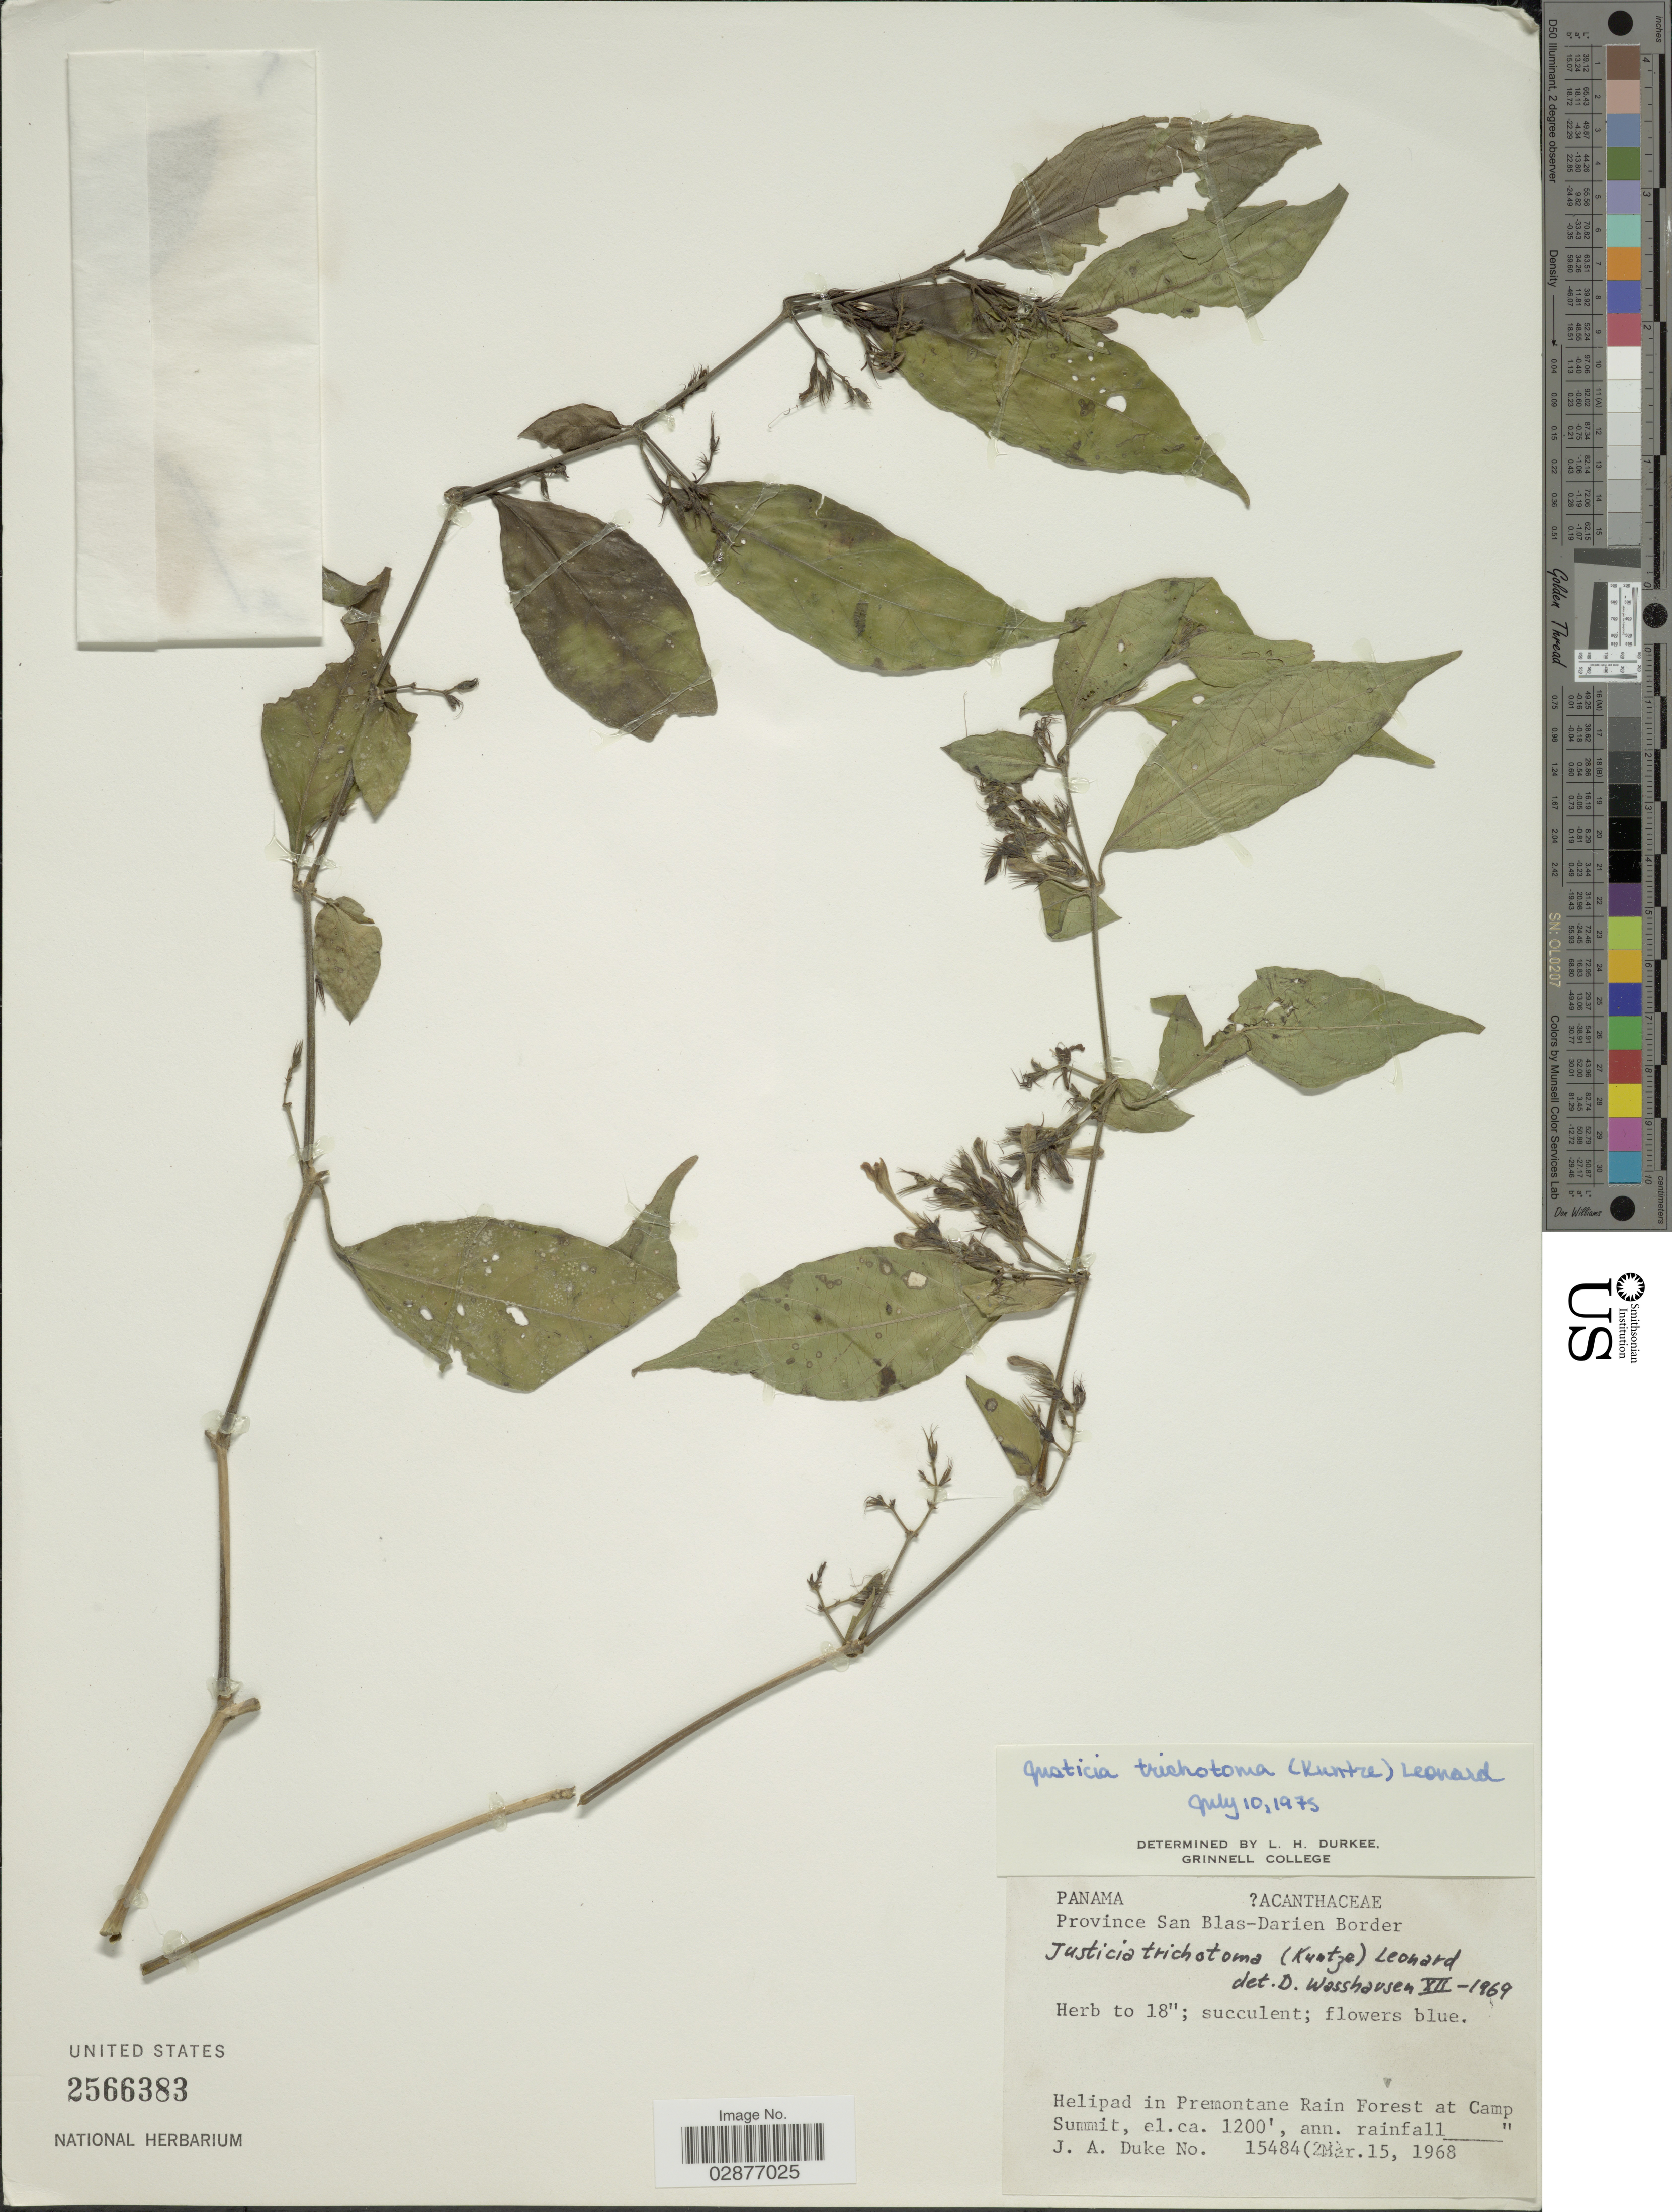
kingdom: Plantae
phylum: Tracheophyta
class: Magnoliopsida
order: Lamiales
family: Acanthaceae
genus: Justicia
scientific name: Justicia trichotoma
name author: (Kuntze) Leonard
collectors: J. A. Duke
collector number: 15484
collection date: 1968-03-15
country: Panama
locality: Province San Blas-Darien border. Helipad in Premontane Rain Forest at Camp Summit.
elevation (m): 366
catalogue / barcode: US 2566383